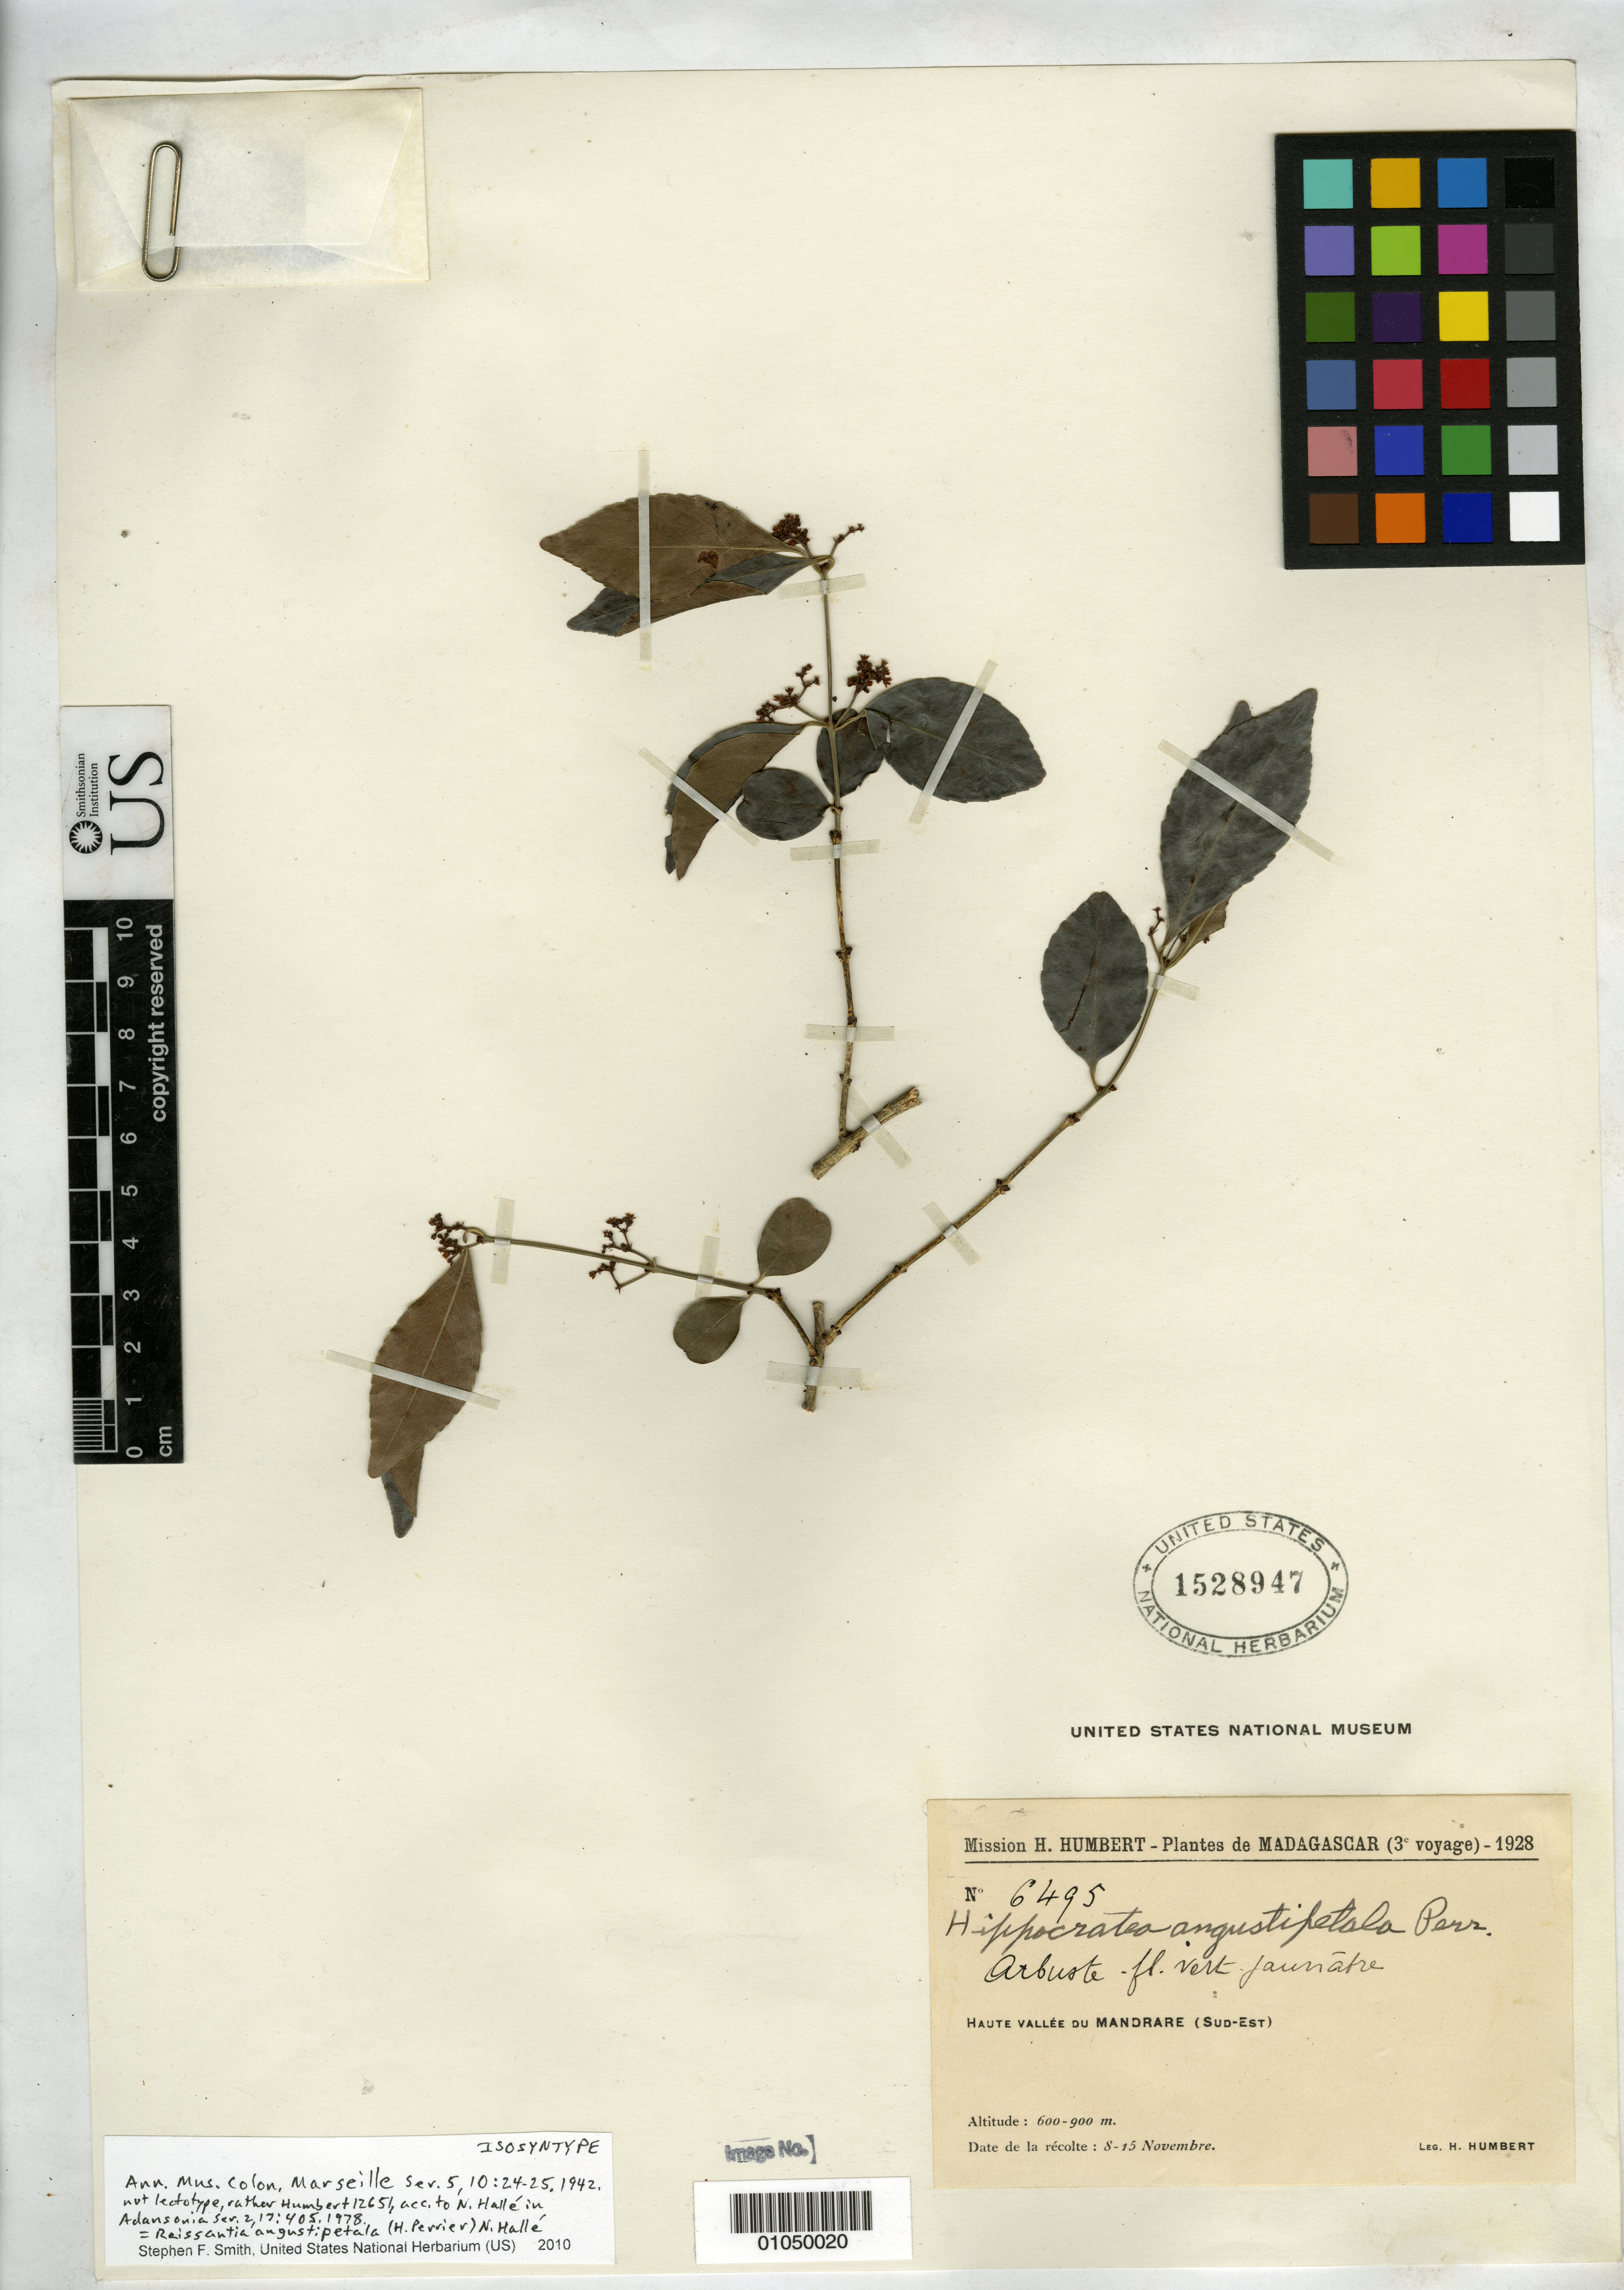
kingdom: Plantae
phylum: Tracheophyta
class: Magnoliopsida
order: Celastrales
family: Celastraceae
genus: Hippocratea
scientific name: Hippocratea angustipetala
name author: H. Perrier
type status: Isosyntype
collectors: H. Humbert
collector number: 6495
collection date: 1928-11-08/1928-11-15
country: Madagascar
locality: Haute vallée du Mandrare (Sud-est).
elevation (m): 600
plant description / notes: Currently accepted name as cited by N. Hallé (1978).; Lectotype collection is Humbert 12651 as designated by N. Hallé (1978).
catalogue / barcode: US 1528947